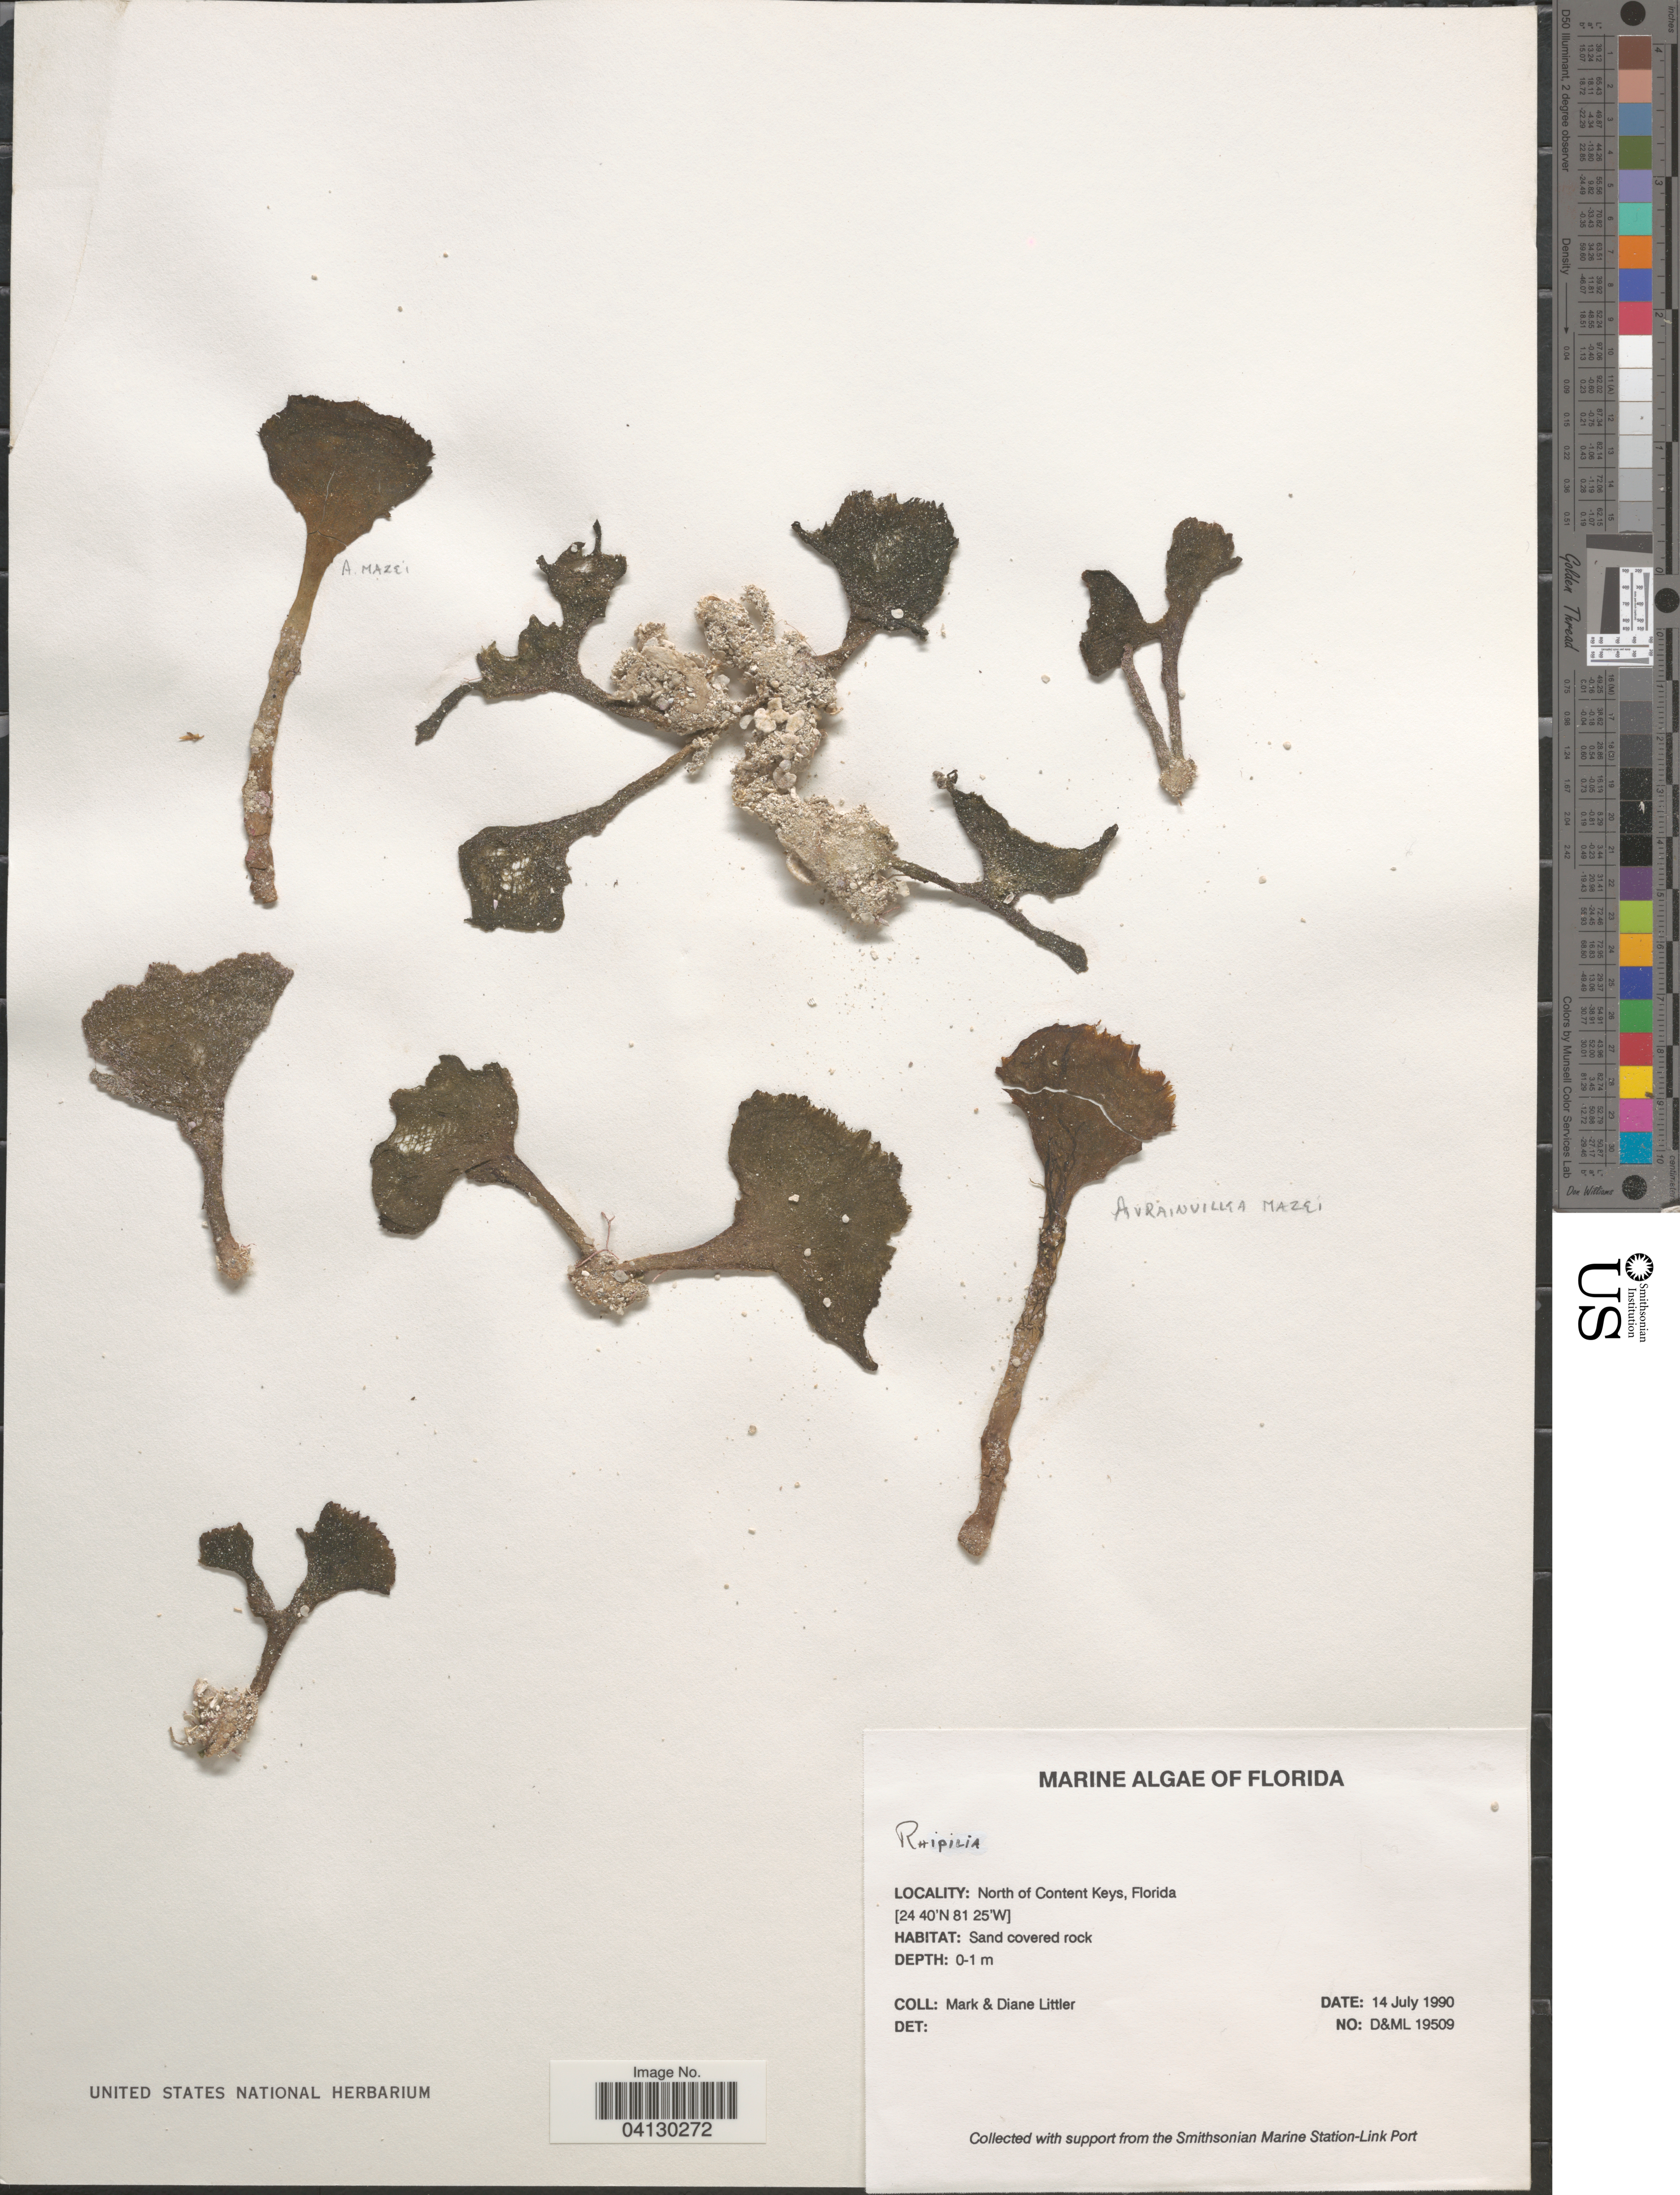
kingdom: Plantae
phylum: Chlorophyta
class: Ulvophyceae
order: Bryopsidales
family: Rhipiliaceae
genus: Rhipilia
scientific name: Rhipilia sp.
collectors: M. Littler & D. S. Littler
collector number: D&ML19509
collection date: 1990-07-14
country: United States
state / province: Florida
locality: North of Content Keys.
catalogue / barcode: US 328810